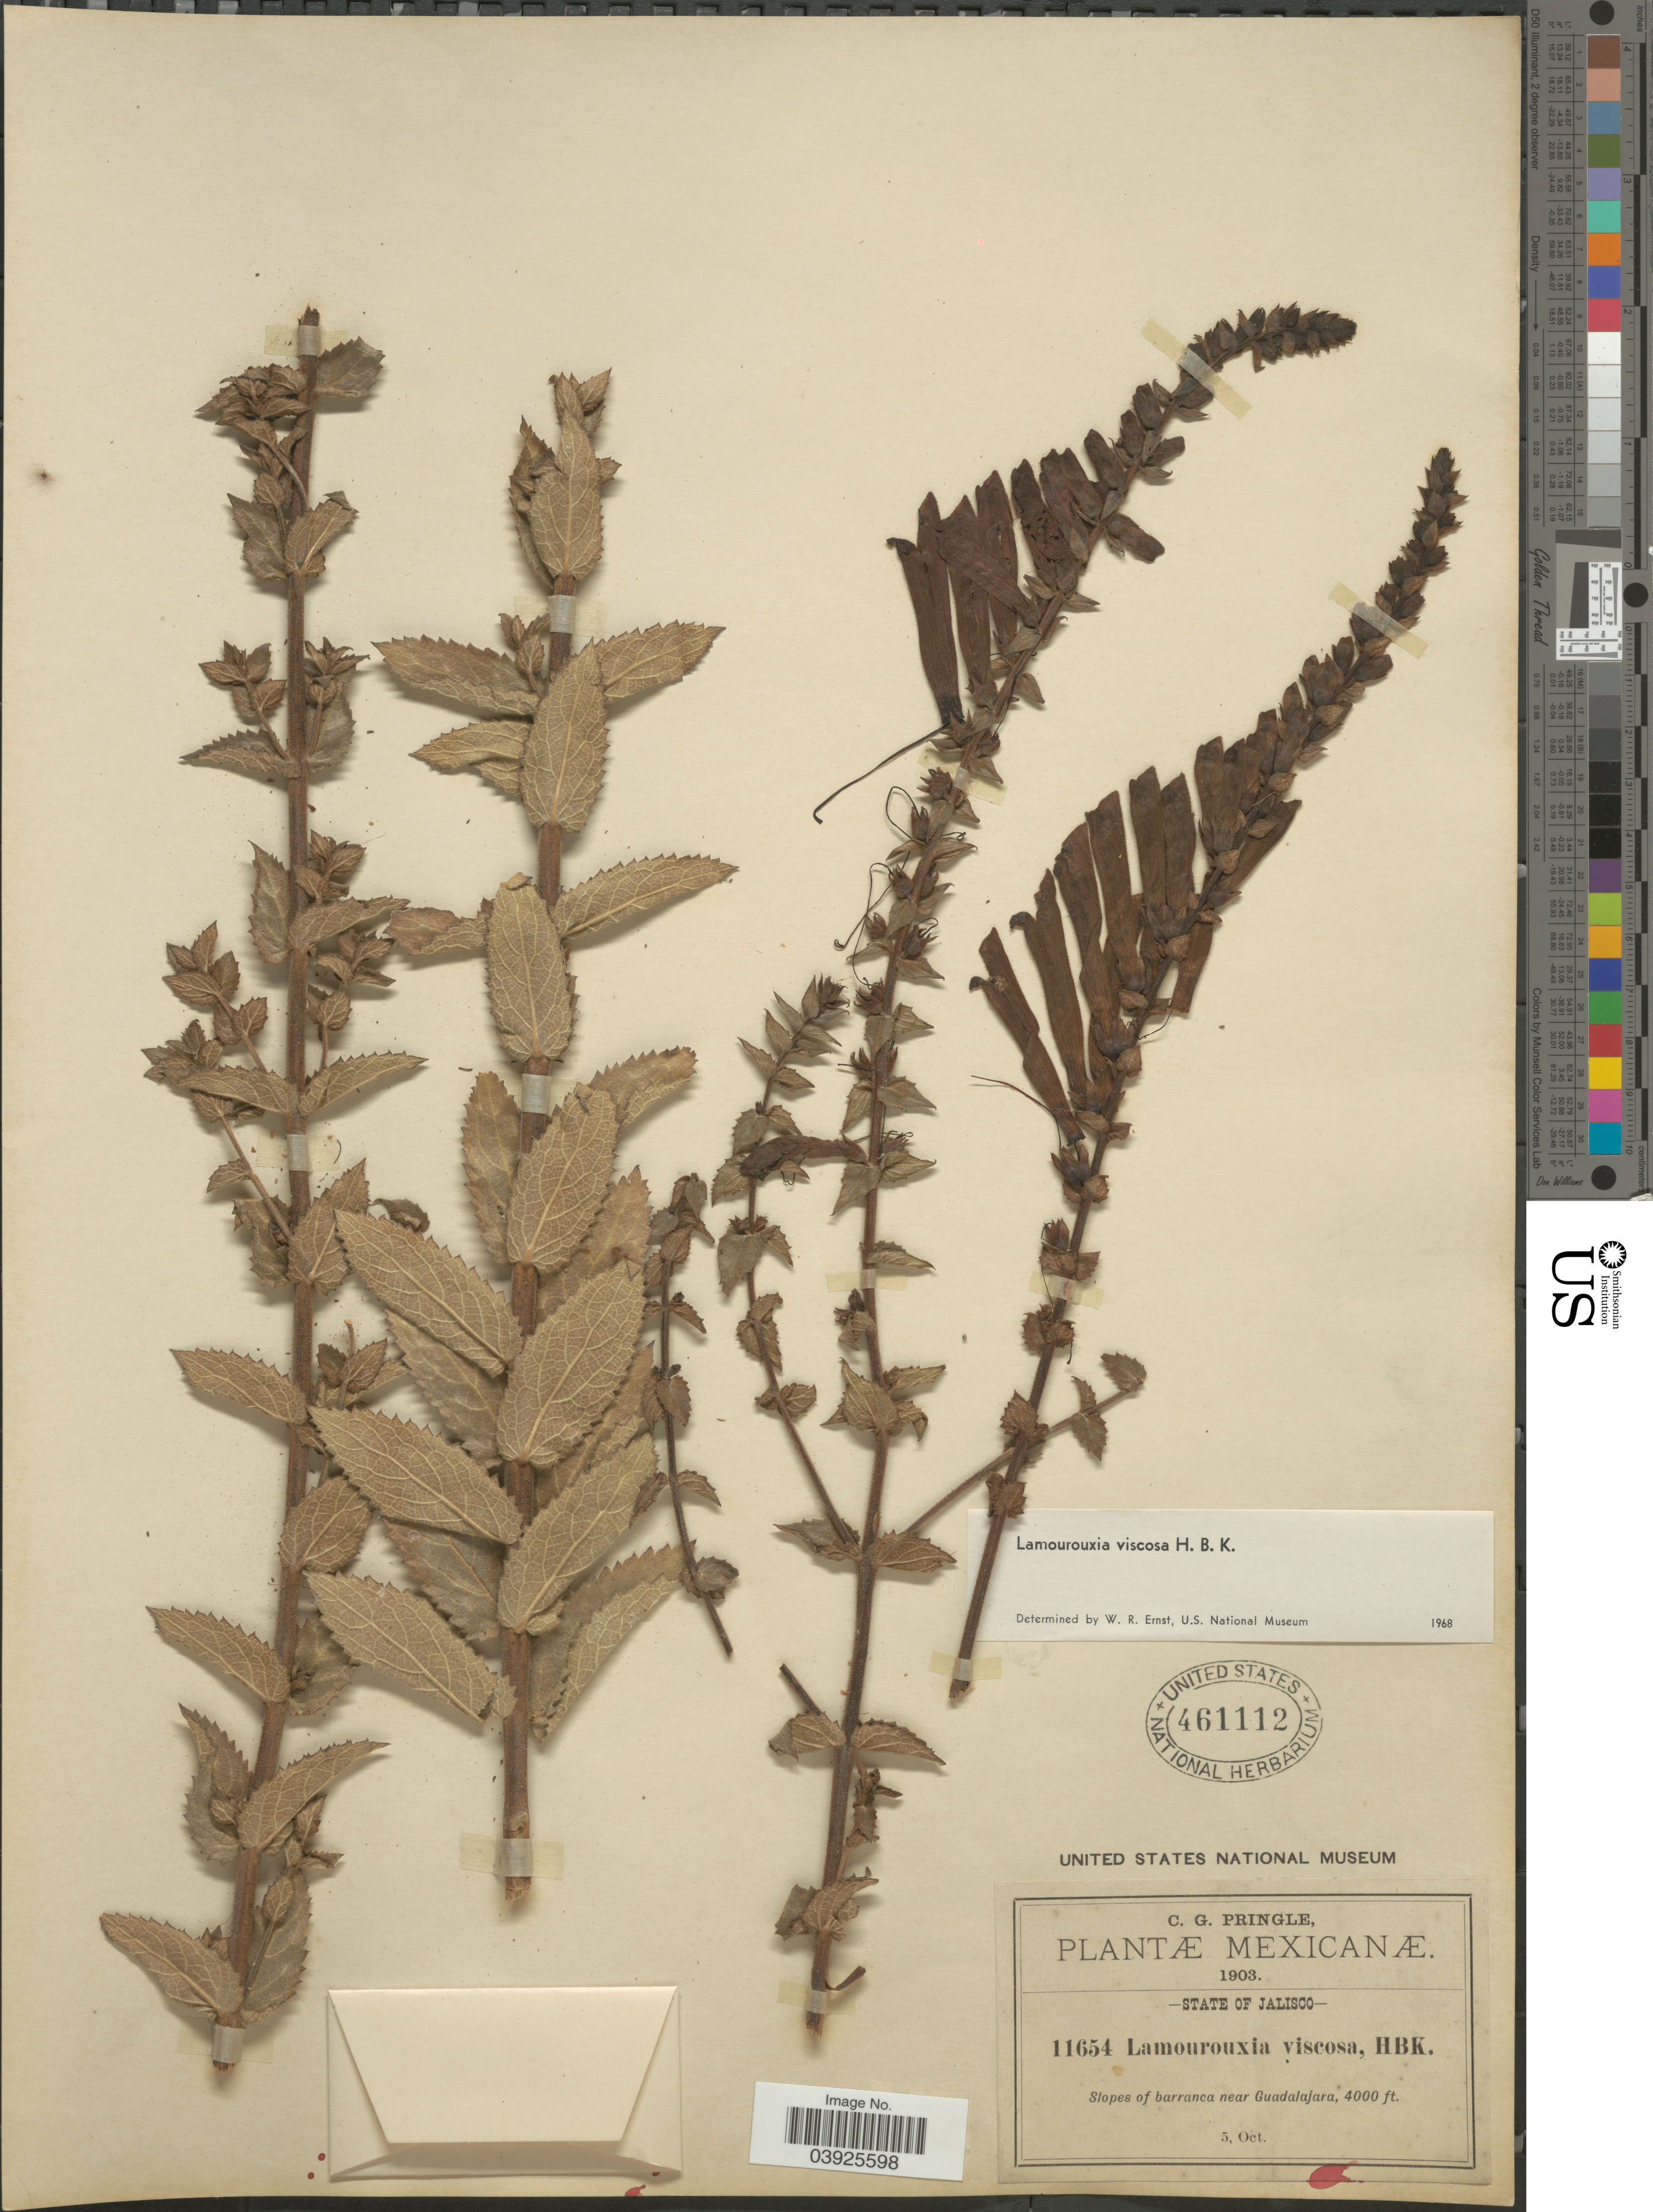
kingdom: Plantae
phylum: Tracheophyta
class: Magnoliopsida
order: Lamiales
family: Orobanchaceae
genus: Lamourouxia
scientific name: Lamourouxia viscosa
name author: Kunth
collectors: C. G. Pringle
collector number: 11654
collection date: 1903-10-05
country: Mexico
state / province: Jalisco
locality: Slopes of barranca near Guadalajara.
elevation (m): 1219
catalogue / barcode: US 461112